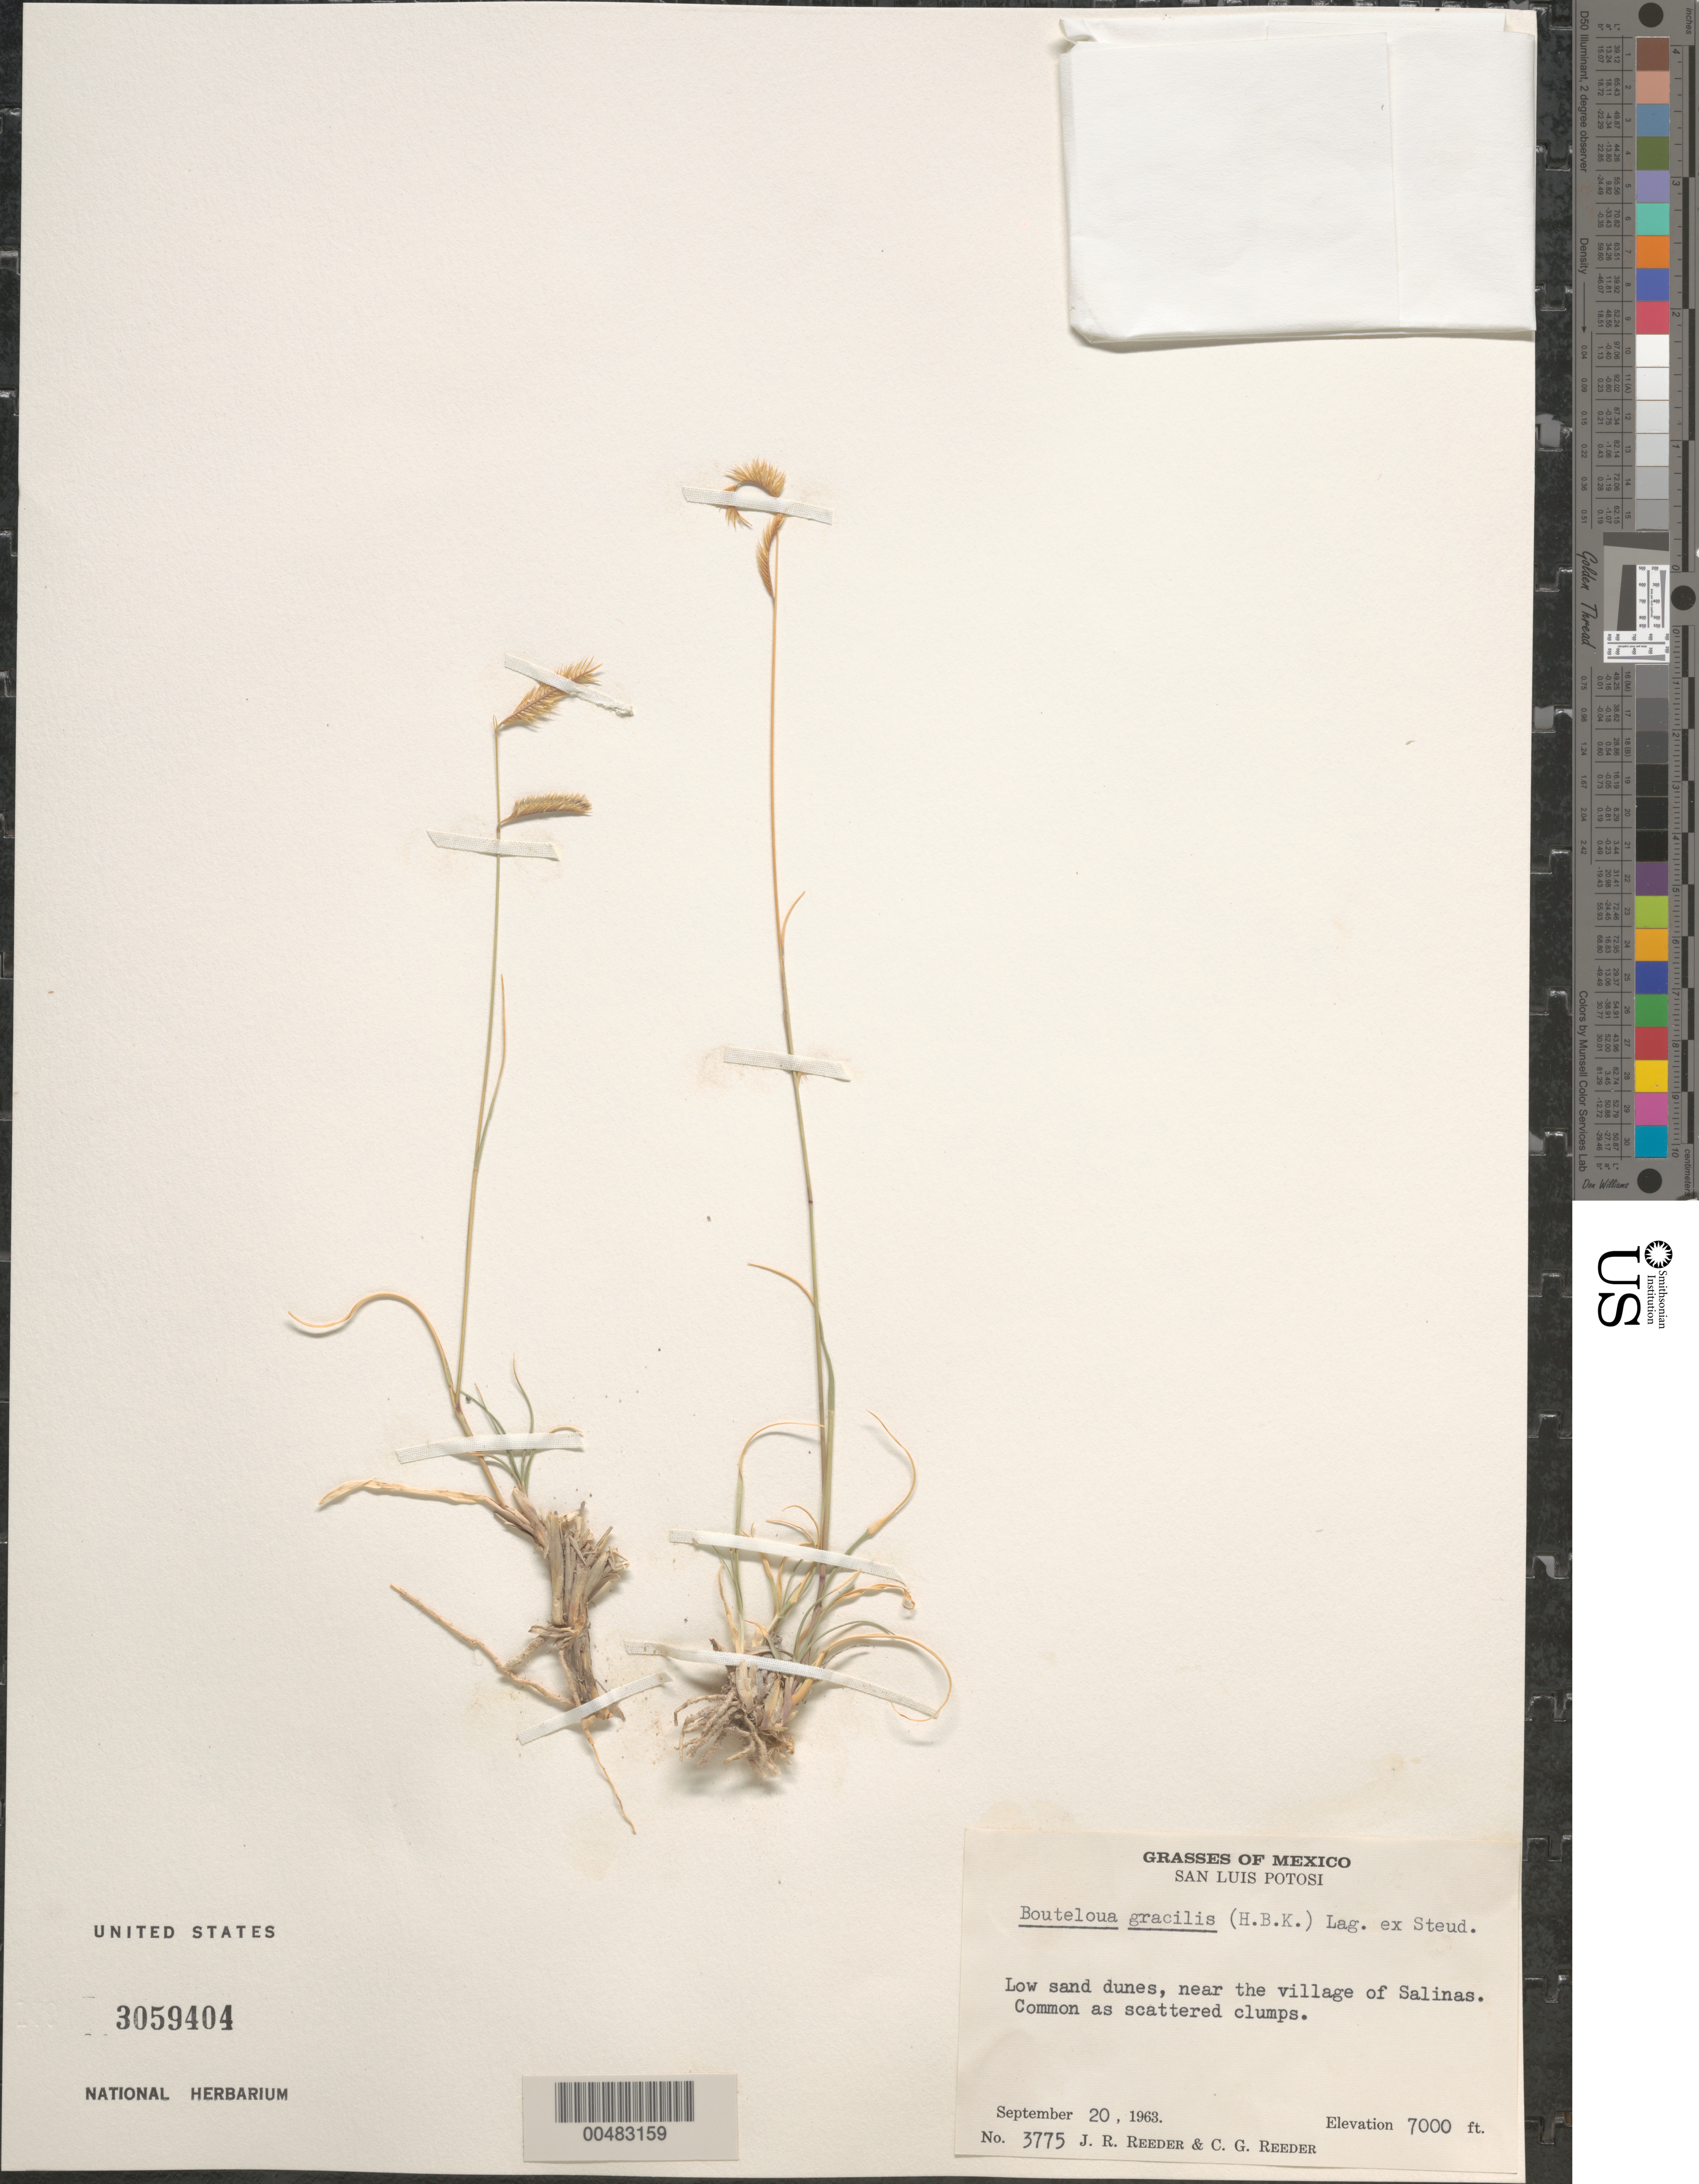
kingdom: Plantae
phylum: Tracheophyta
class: Liliopsida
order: Poales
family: Poaceae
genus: Bouteloua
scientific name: Bouteloua gracilis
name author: (Kunth) Lag. ex Griffiths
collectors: J. R. Reeder & C. G. Reeder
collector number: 3775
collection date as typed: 20 Sep 1963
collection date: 1963-09-20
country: Mexico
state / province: San Luis Potosi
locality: Near the village of Salinas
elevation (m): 2134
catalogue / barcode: US 3059404